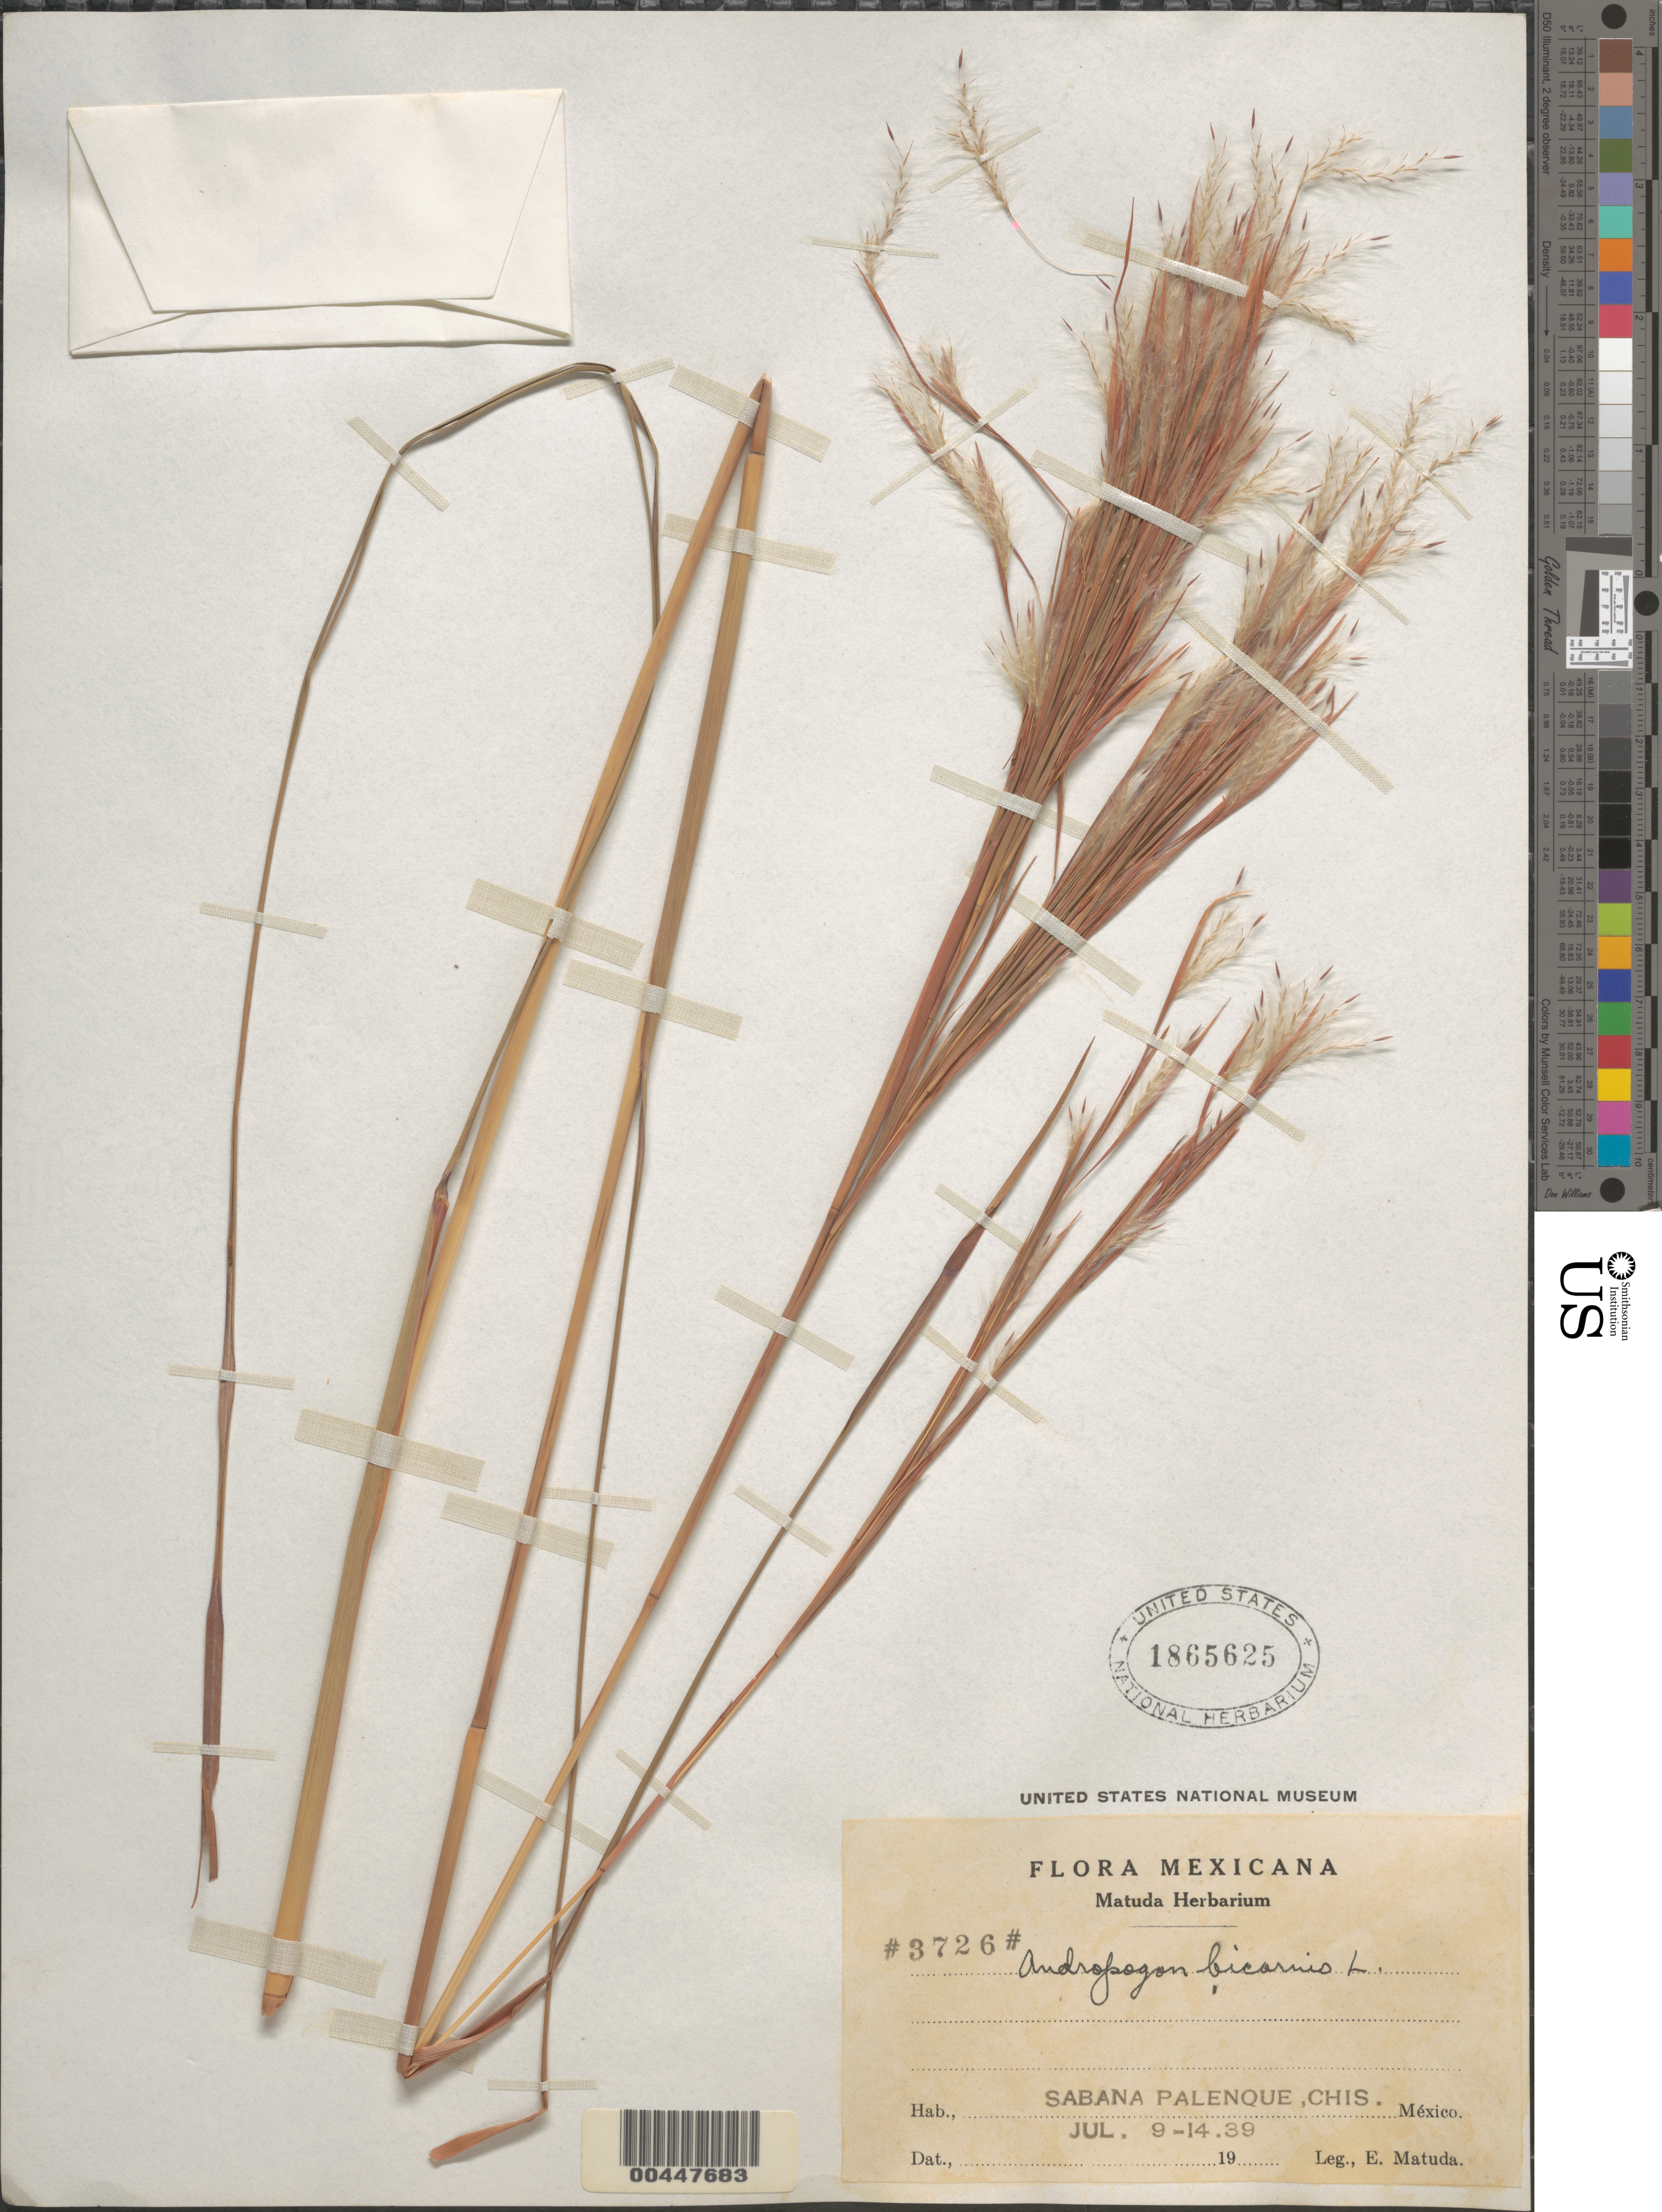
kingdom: Plantae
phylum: Tracheophyta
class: Liliopsida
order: Poales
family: Poaceae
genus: Andropogon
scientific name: Andropogon bicornis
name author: L.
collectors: E. Matuda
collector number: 3726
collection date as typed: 9 Jul 1939 to 14 Jul 1939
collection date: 1939-07-09/1939-07-14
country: Mexico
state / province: Chiapas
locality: Sabana Palenque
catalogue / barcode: US 1865625